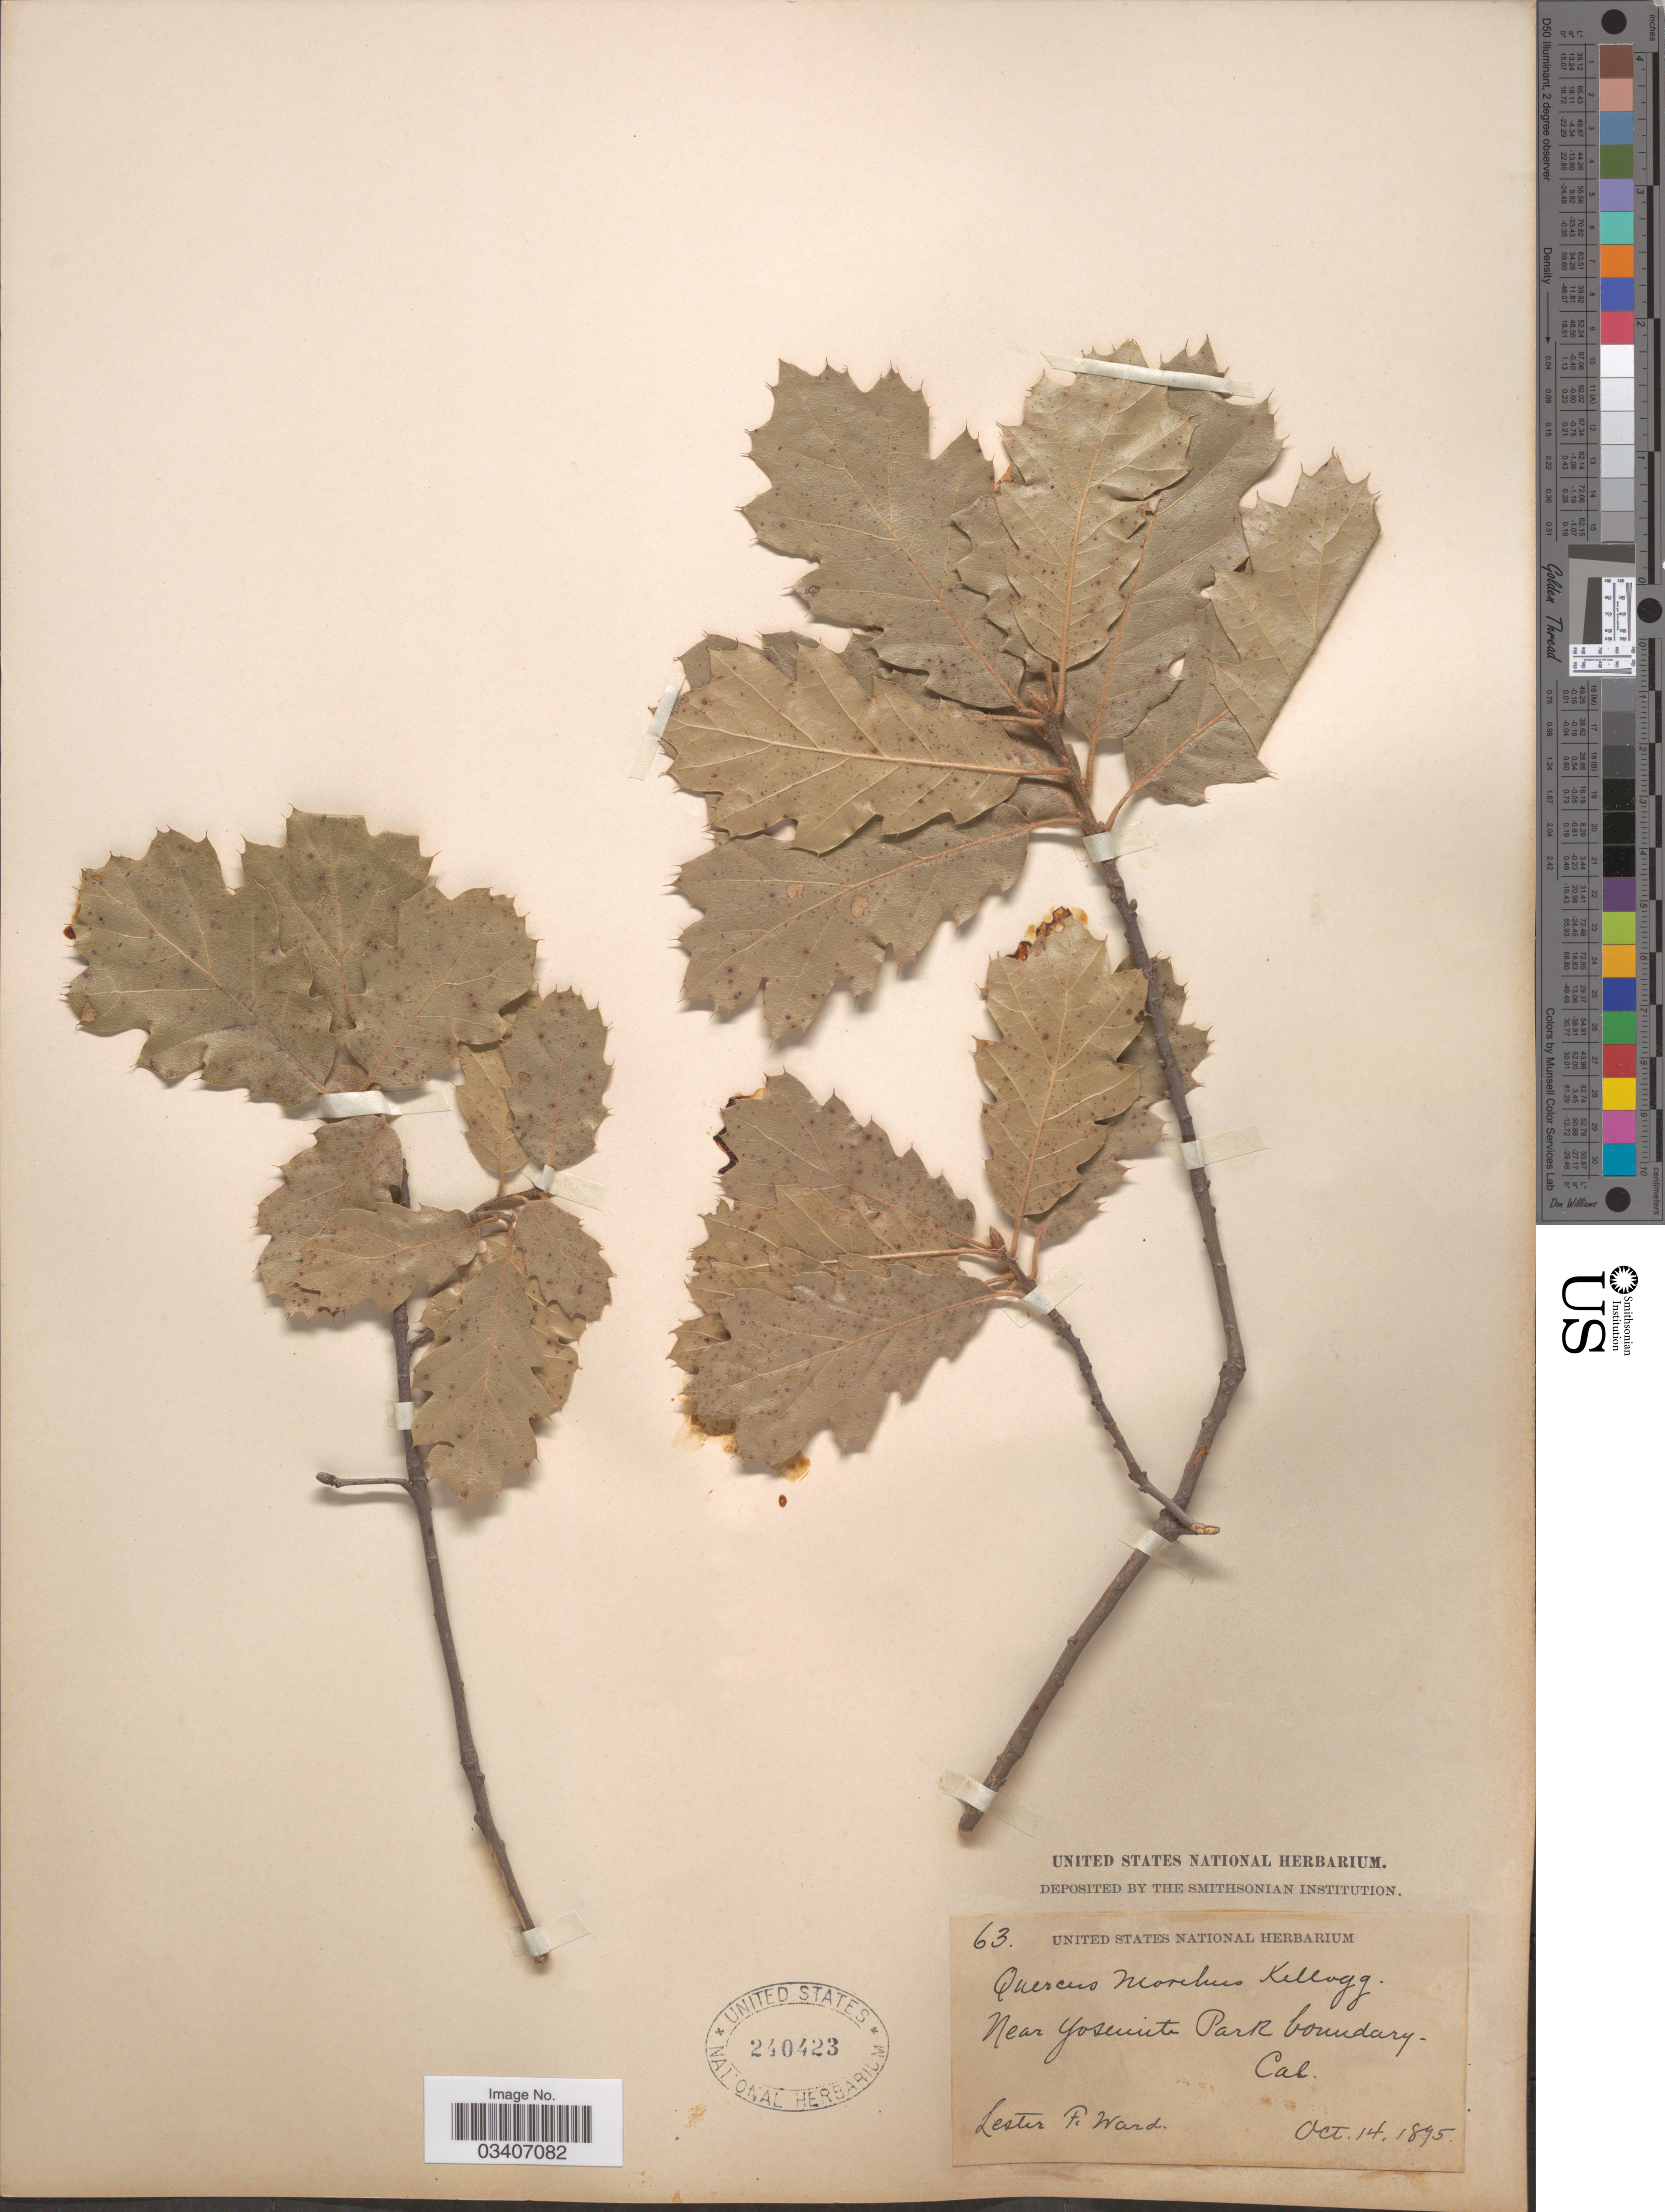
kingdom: Plantae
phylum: Tracheophyta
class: Magnoliopsida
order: Fagales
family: Fagaceae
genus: Quercus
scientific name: Quercus x moreha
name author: Kellogg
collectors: L. F. Ward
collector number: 63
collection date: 1895-10-14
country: United States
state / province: California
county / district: Mariposa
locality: Near Yosemite Park boundary.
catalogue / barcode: US 240423